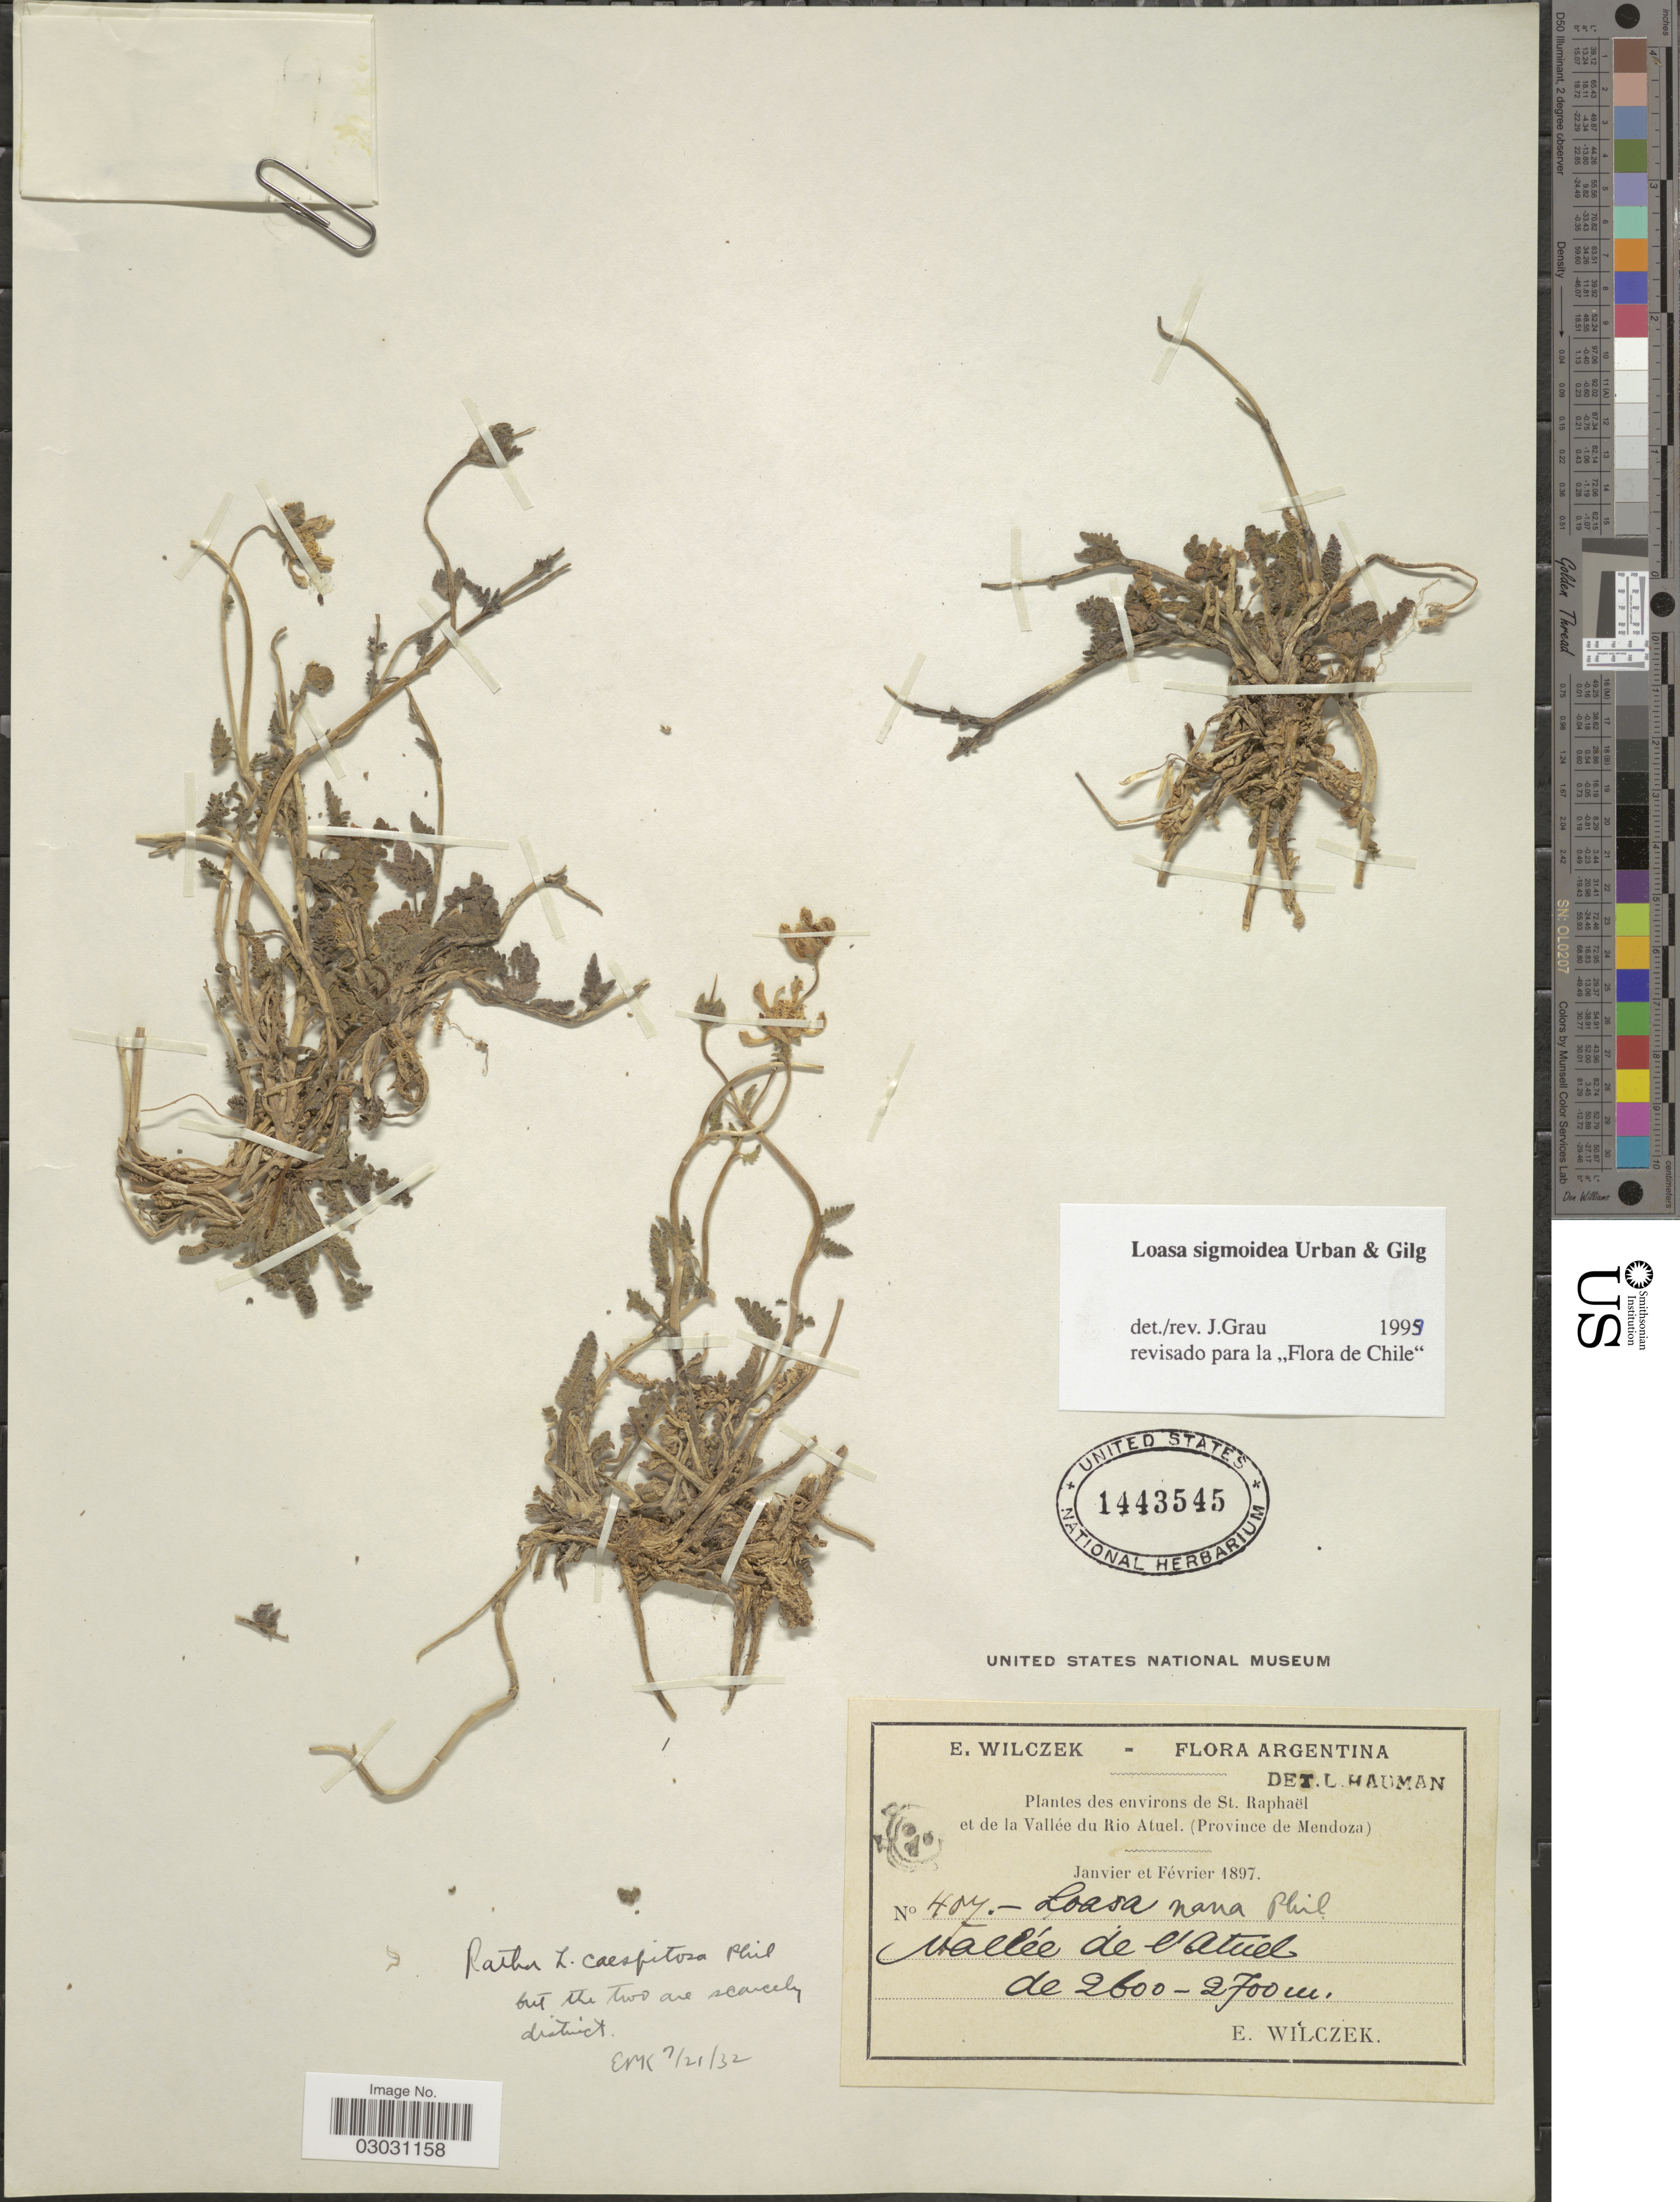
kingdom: Plantae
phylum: Tracheophyta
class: Magnoliopsida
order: Cornales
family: Loasaceae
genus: Loasa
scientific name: Loasa sigmoidea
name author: Urb. & Gilg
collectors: E. Wilczek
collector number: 407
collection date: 1897-01/1897-02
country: Argentina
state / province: Mendoza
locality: Environs de St. Raphaël et de la Vallée du Rio Atuel.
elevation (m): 2600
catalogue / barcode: US 1443545